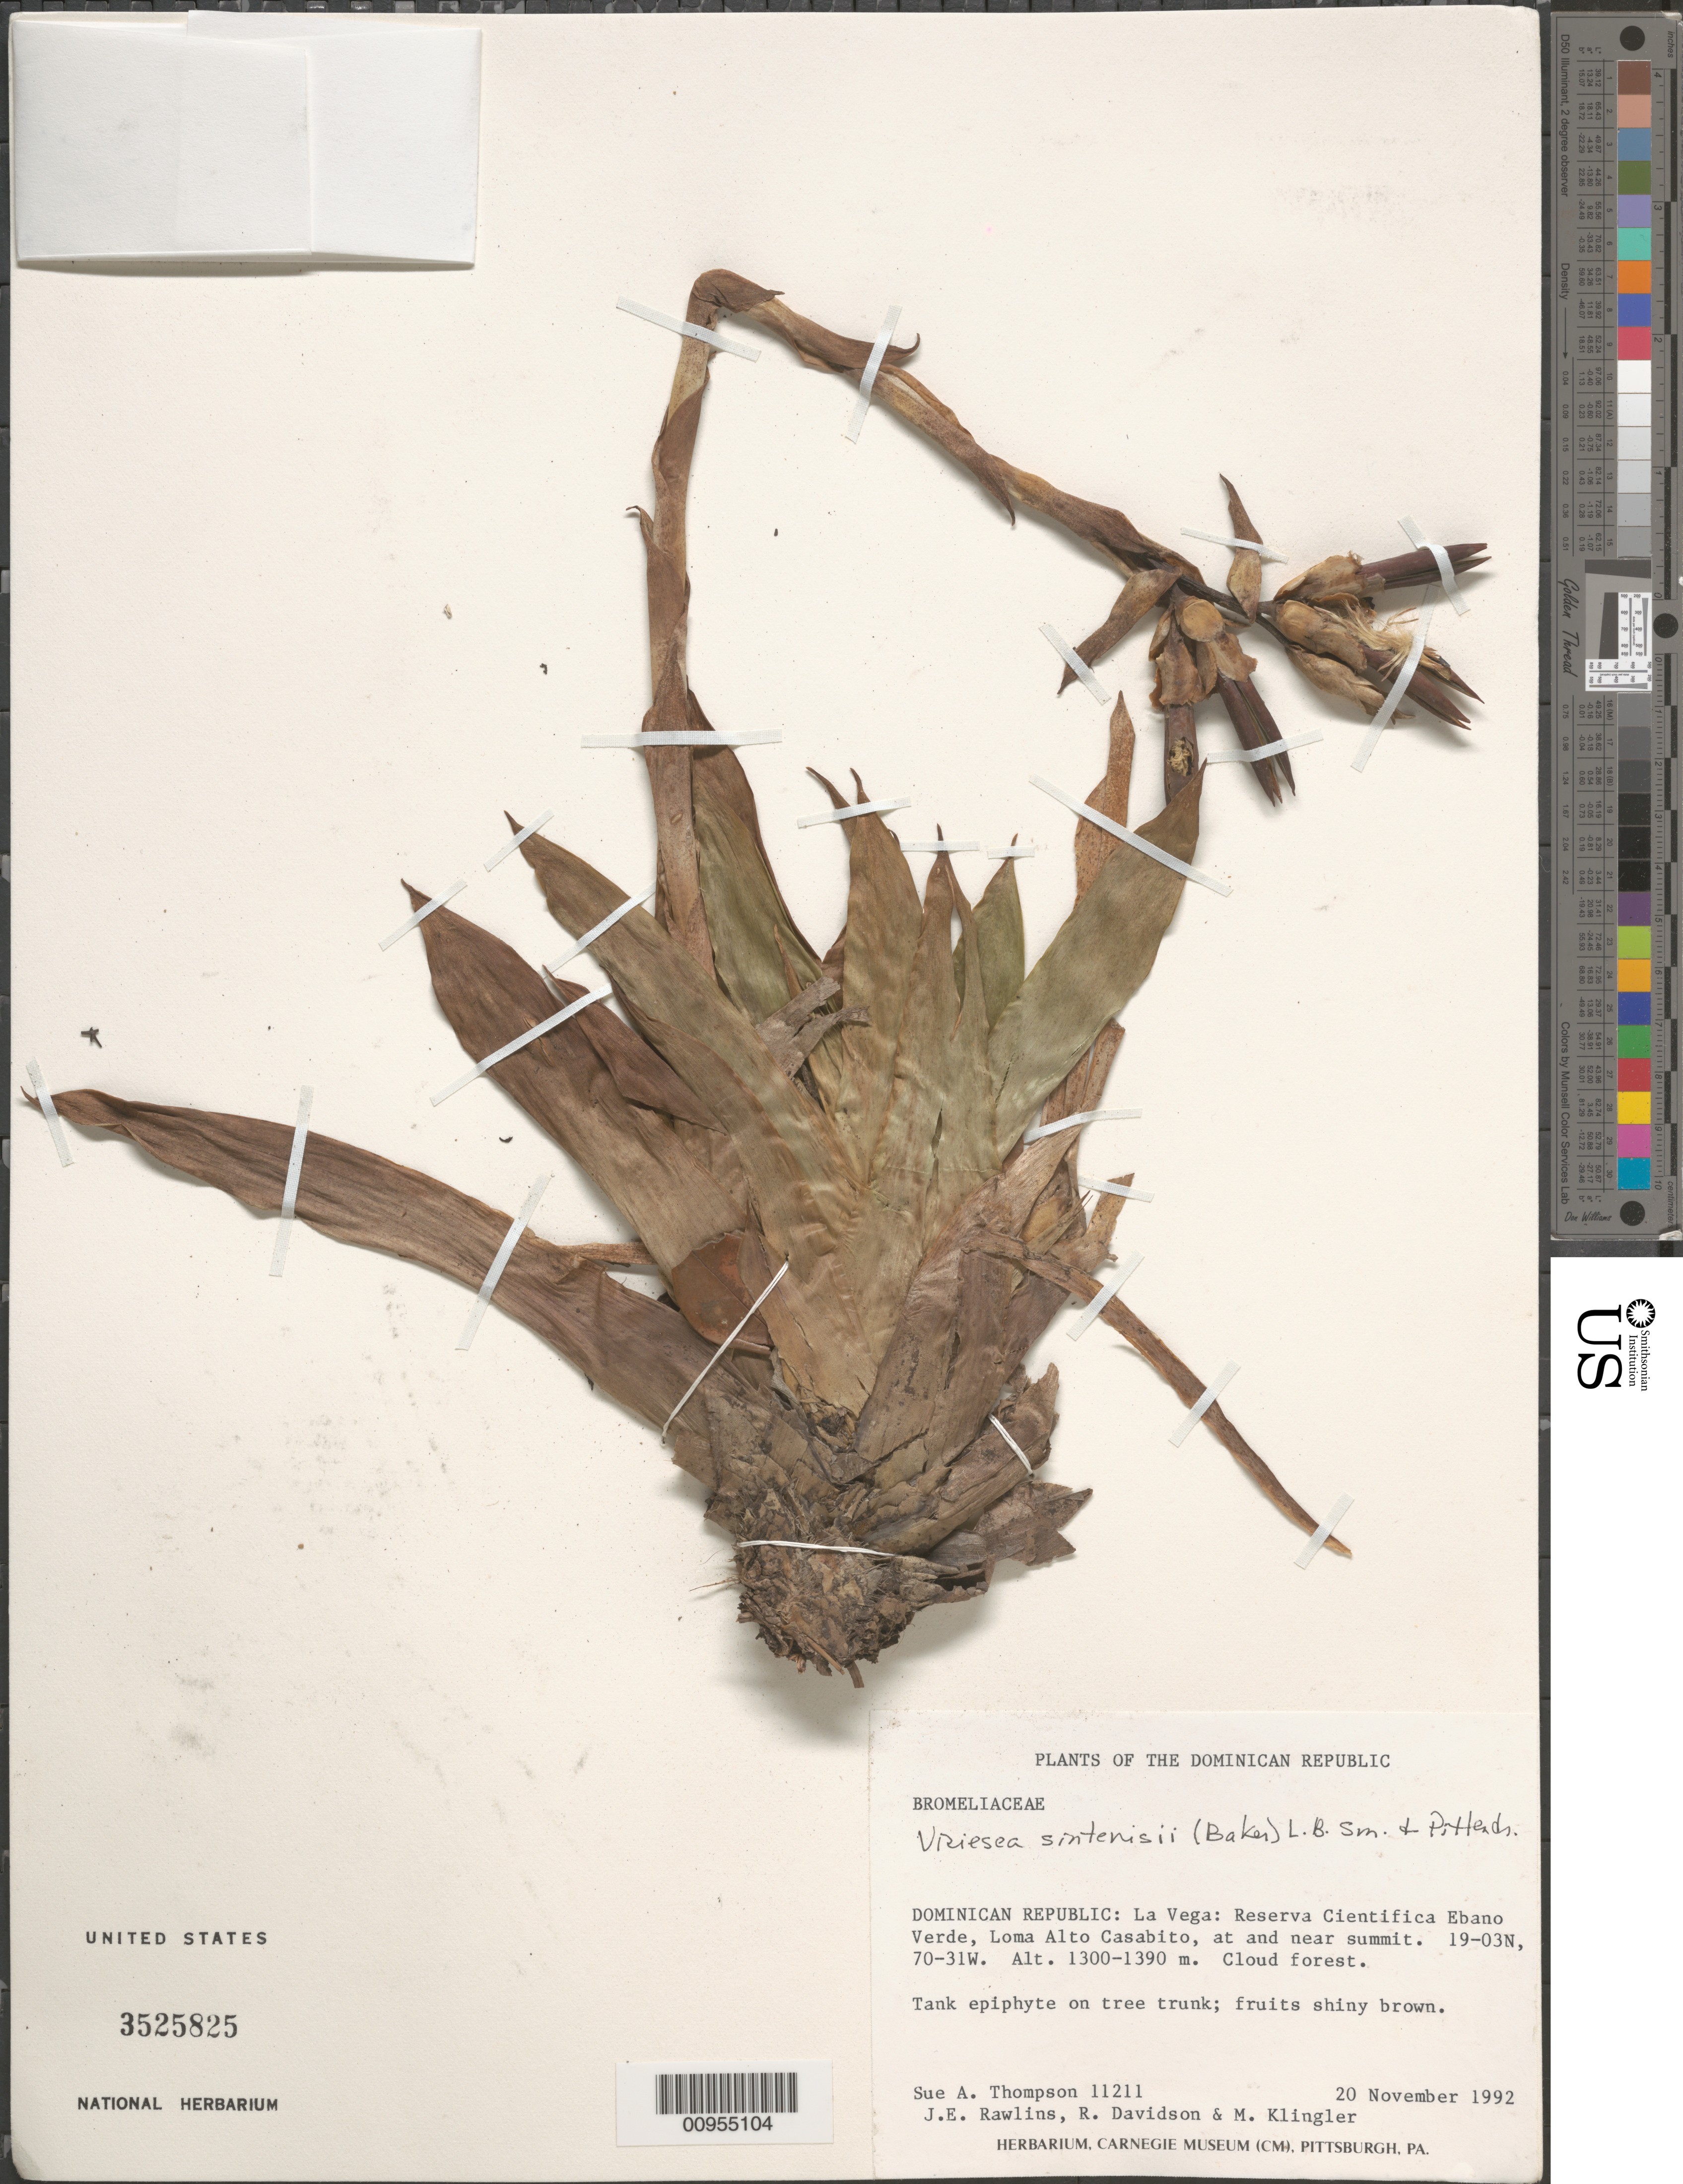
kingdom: Plantae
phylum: Tracheophyta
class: Liliopsida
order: Poales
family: Bromeliaceae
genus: Vriesea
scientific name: Vriesea sintenisii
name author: (Baker) L.B. Sm. & Pittendr.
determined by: Acevedo-Rodríguez, P., (BOT), Smithsonian Institution - National Museum of Natural History (UNITED STATES)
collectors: S. A. Thompson, J. Rawlins, R. Davidson & M. Klingler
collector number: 11211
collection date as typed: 20 Nov 1992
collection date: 1992-11-20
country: Dominican Republic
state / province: La Vega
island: Hispaniola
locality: Reserva Cientifica Ebano Verde, Loma Alto Casabito, at and near summit.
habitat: Cloud forest.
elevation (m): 1300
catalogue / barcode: US 3525825